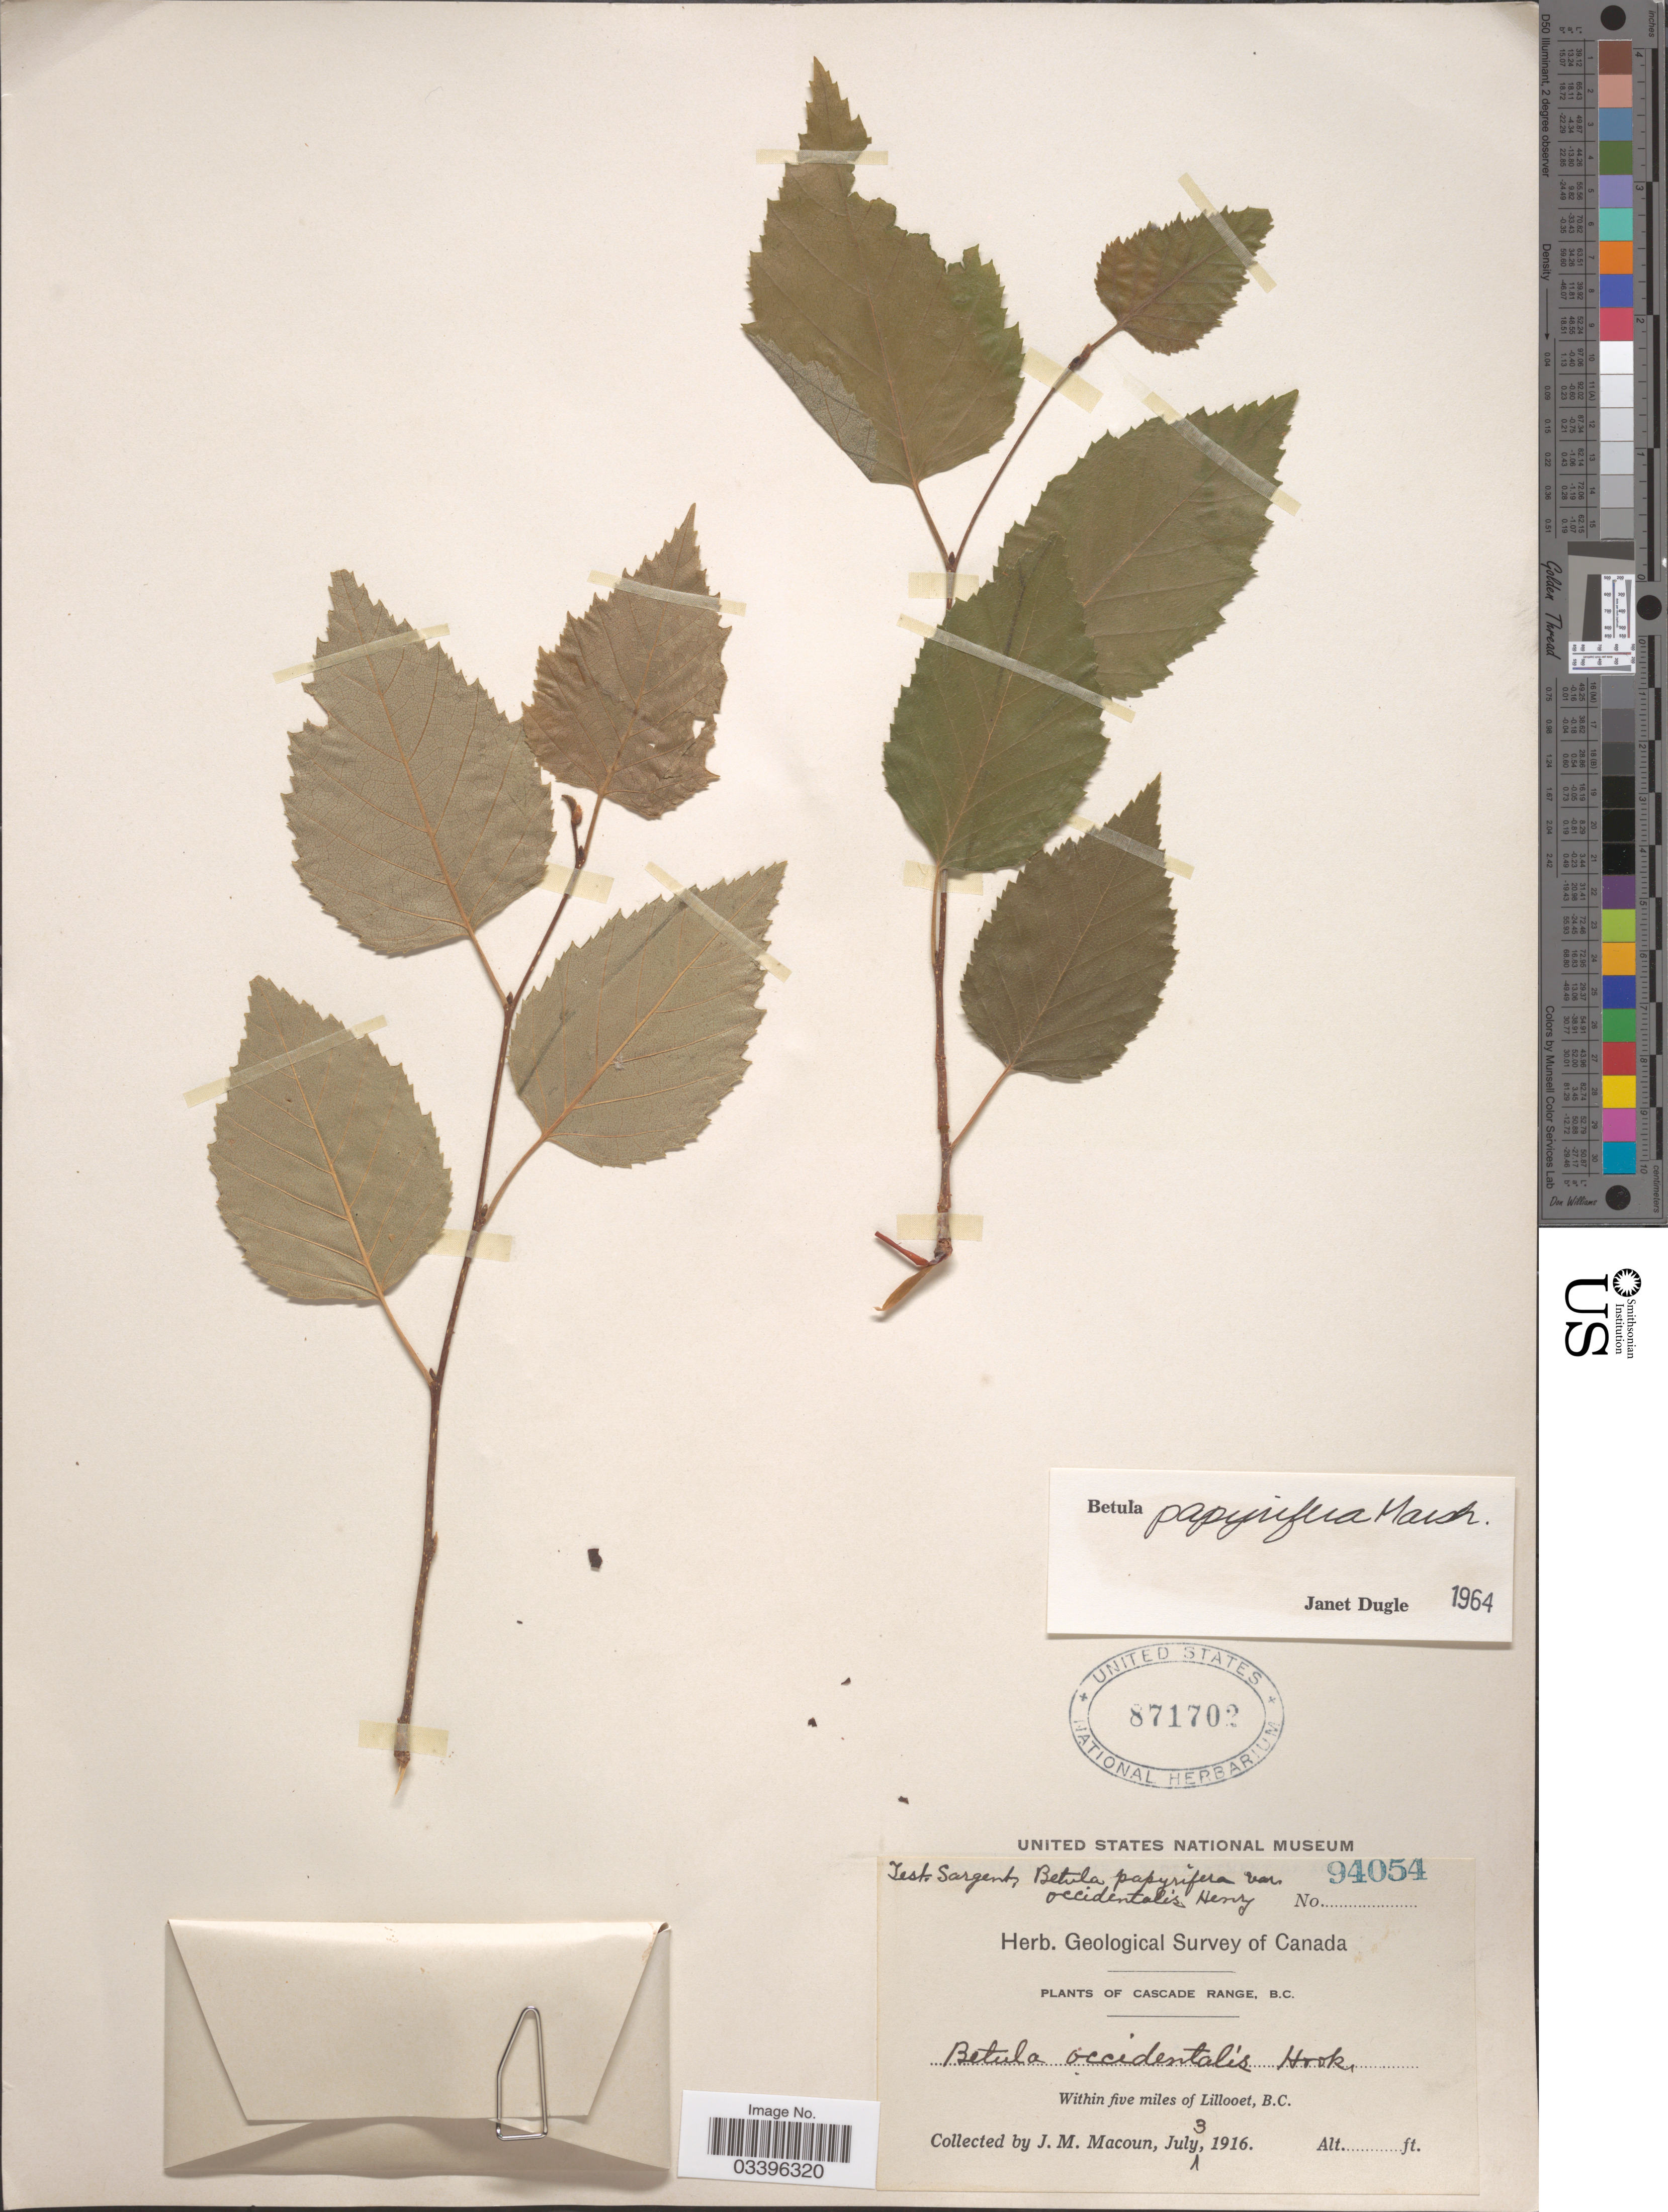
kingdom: Plantae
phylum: Tracheophyta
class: Magnoliopsida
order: Fagales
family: Betulaceae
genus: Betula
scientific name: Betula papyrifera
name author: Marshall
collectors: J. M. Macoun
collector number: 94054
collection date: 1916-07-03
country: Canada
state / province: British Columbia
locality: Cascade Range, B.C. Within five miles of Lillooet, B.C.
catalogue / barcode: US 871702